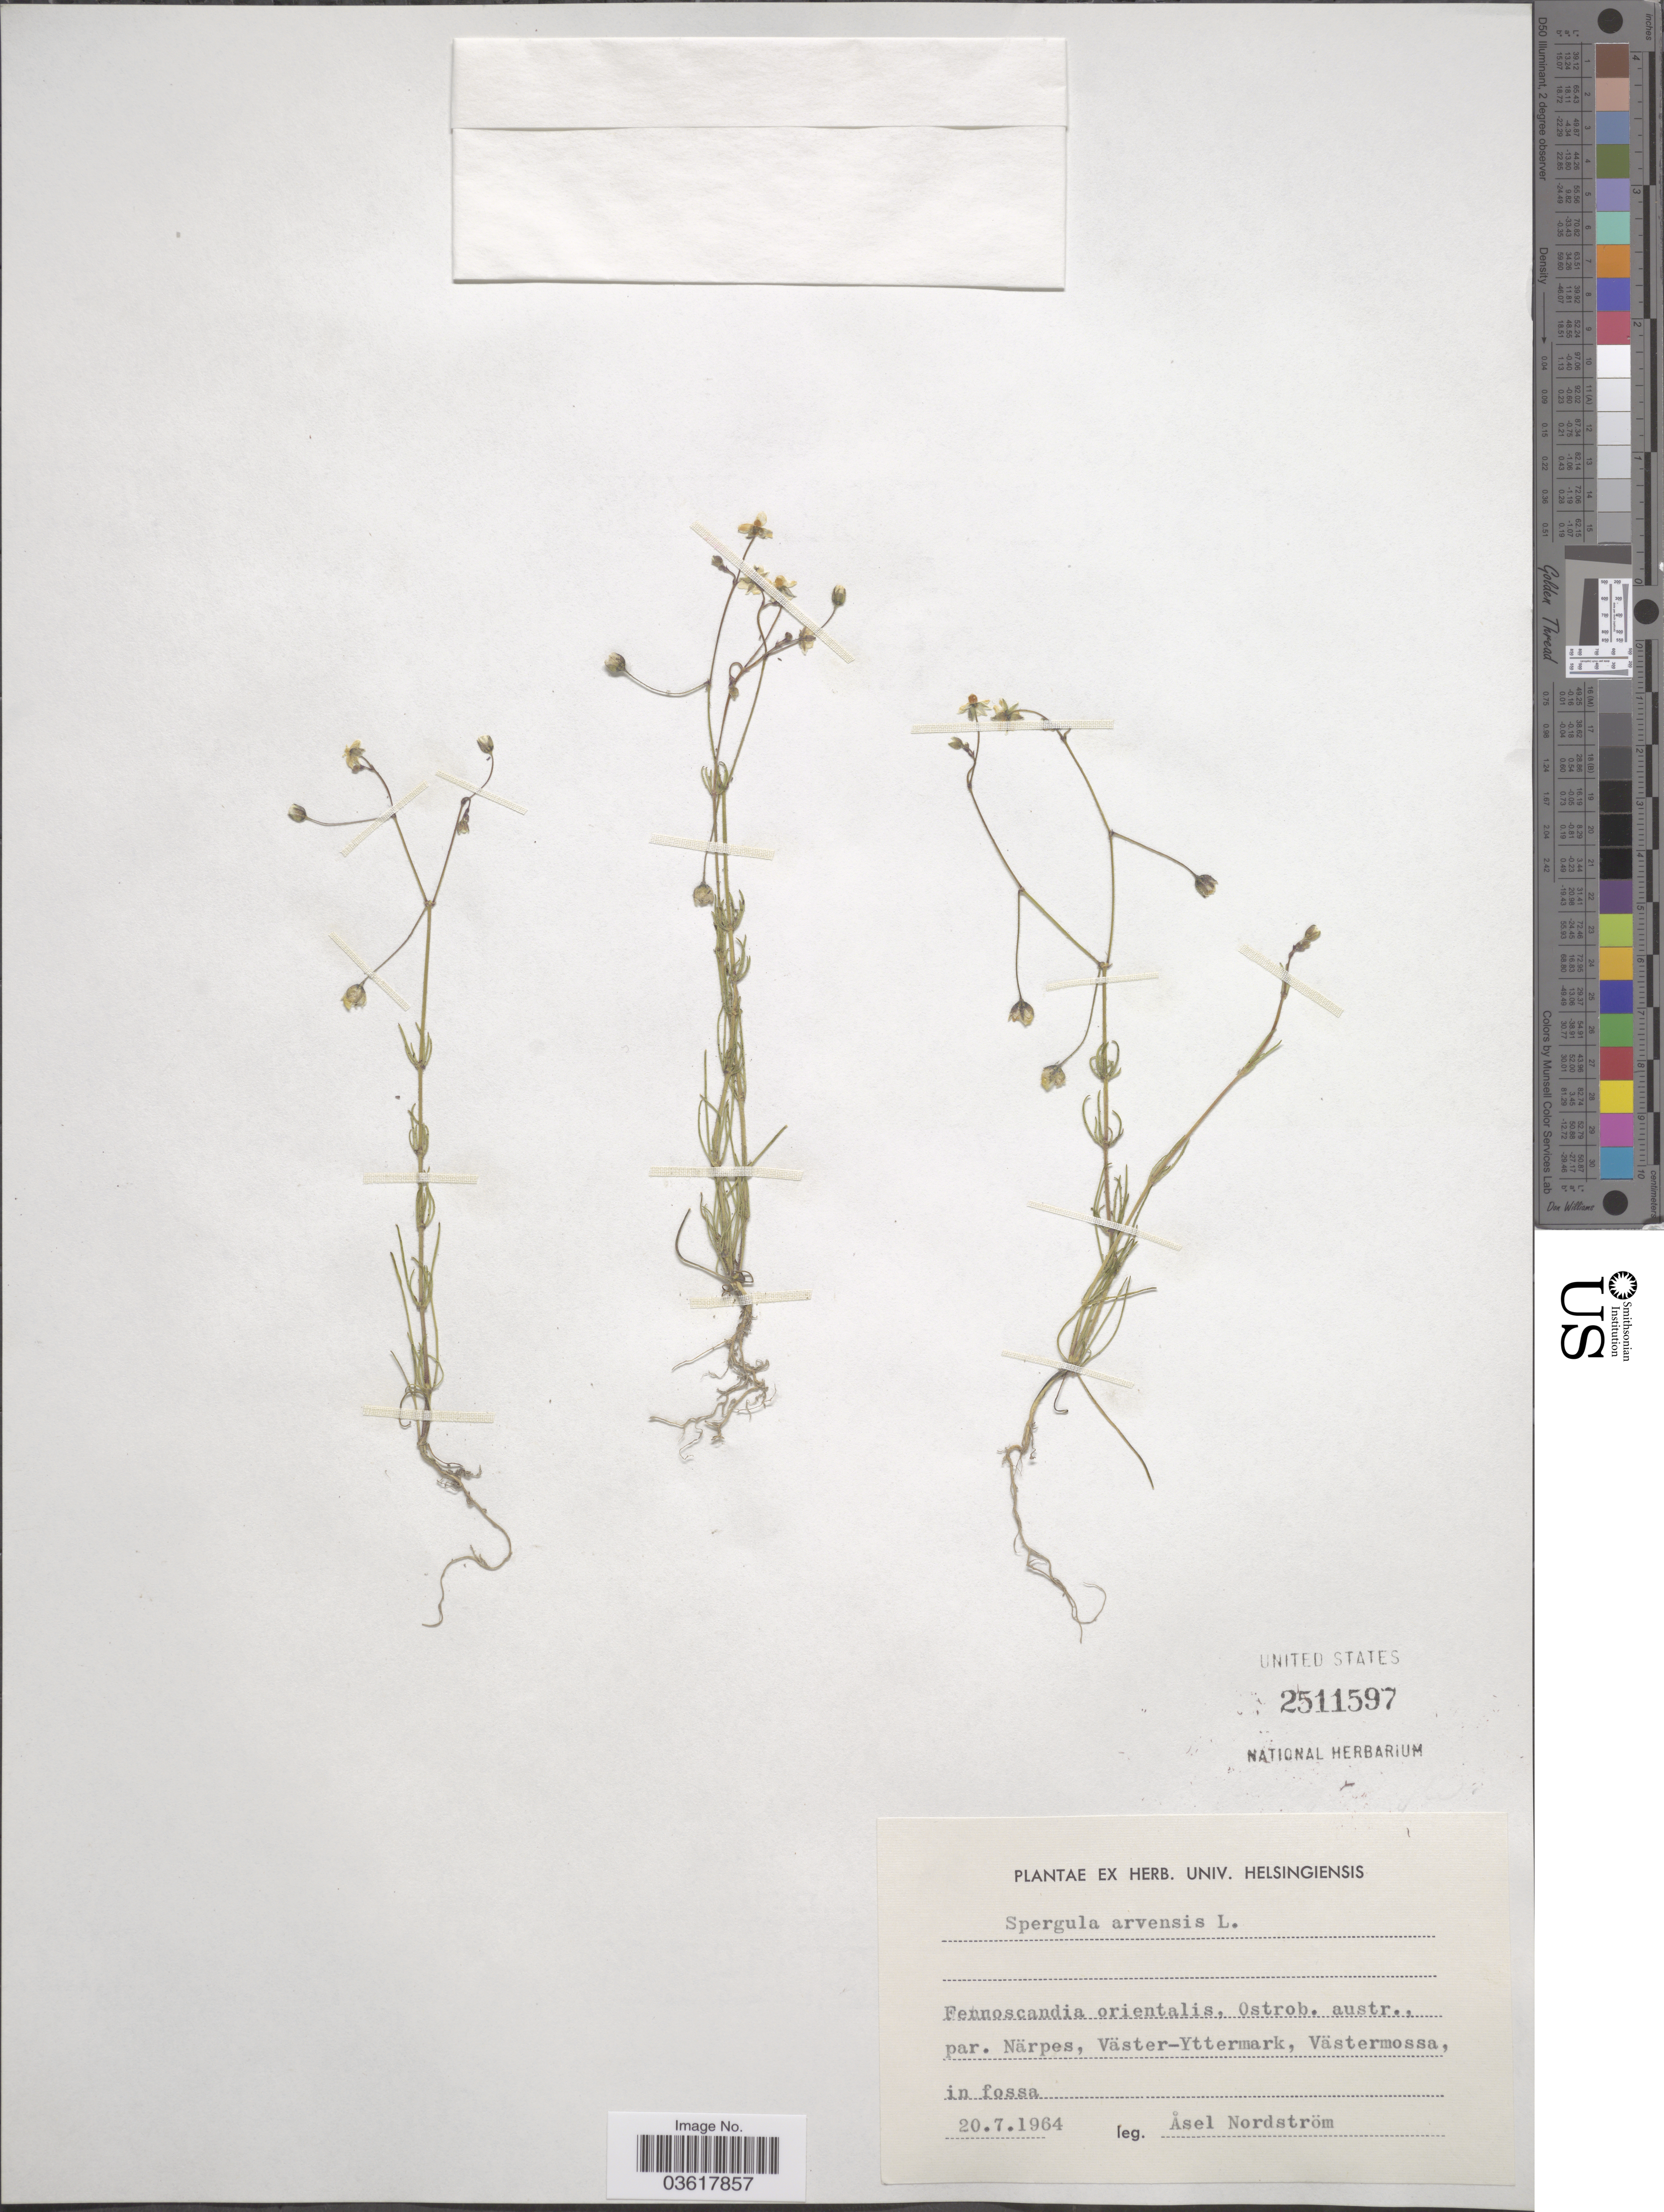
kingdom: Plantae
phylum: Tracheophyta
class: Magnoliopsida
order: Caryophyllales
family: Caryophyllaceae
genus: Spergula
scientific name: Spergula arvensis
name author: L.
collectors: A. Nordström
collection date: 1964-07-20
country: Finland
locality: Fennoscandia orientalis, Ostrob. austr., par. Närpes, Väster-Yttermark, Västermossa, in fossa.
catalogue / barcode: US 2511597